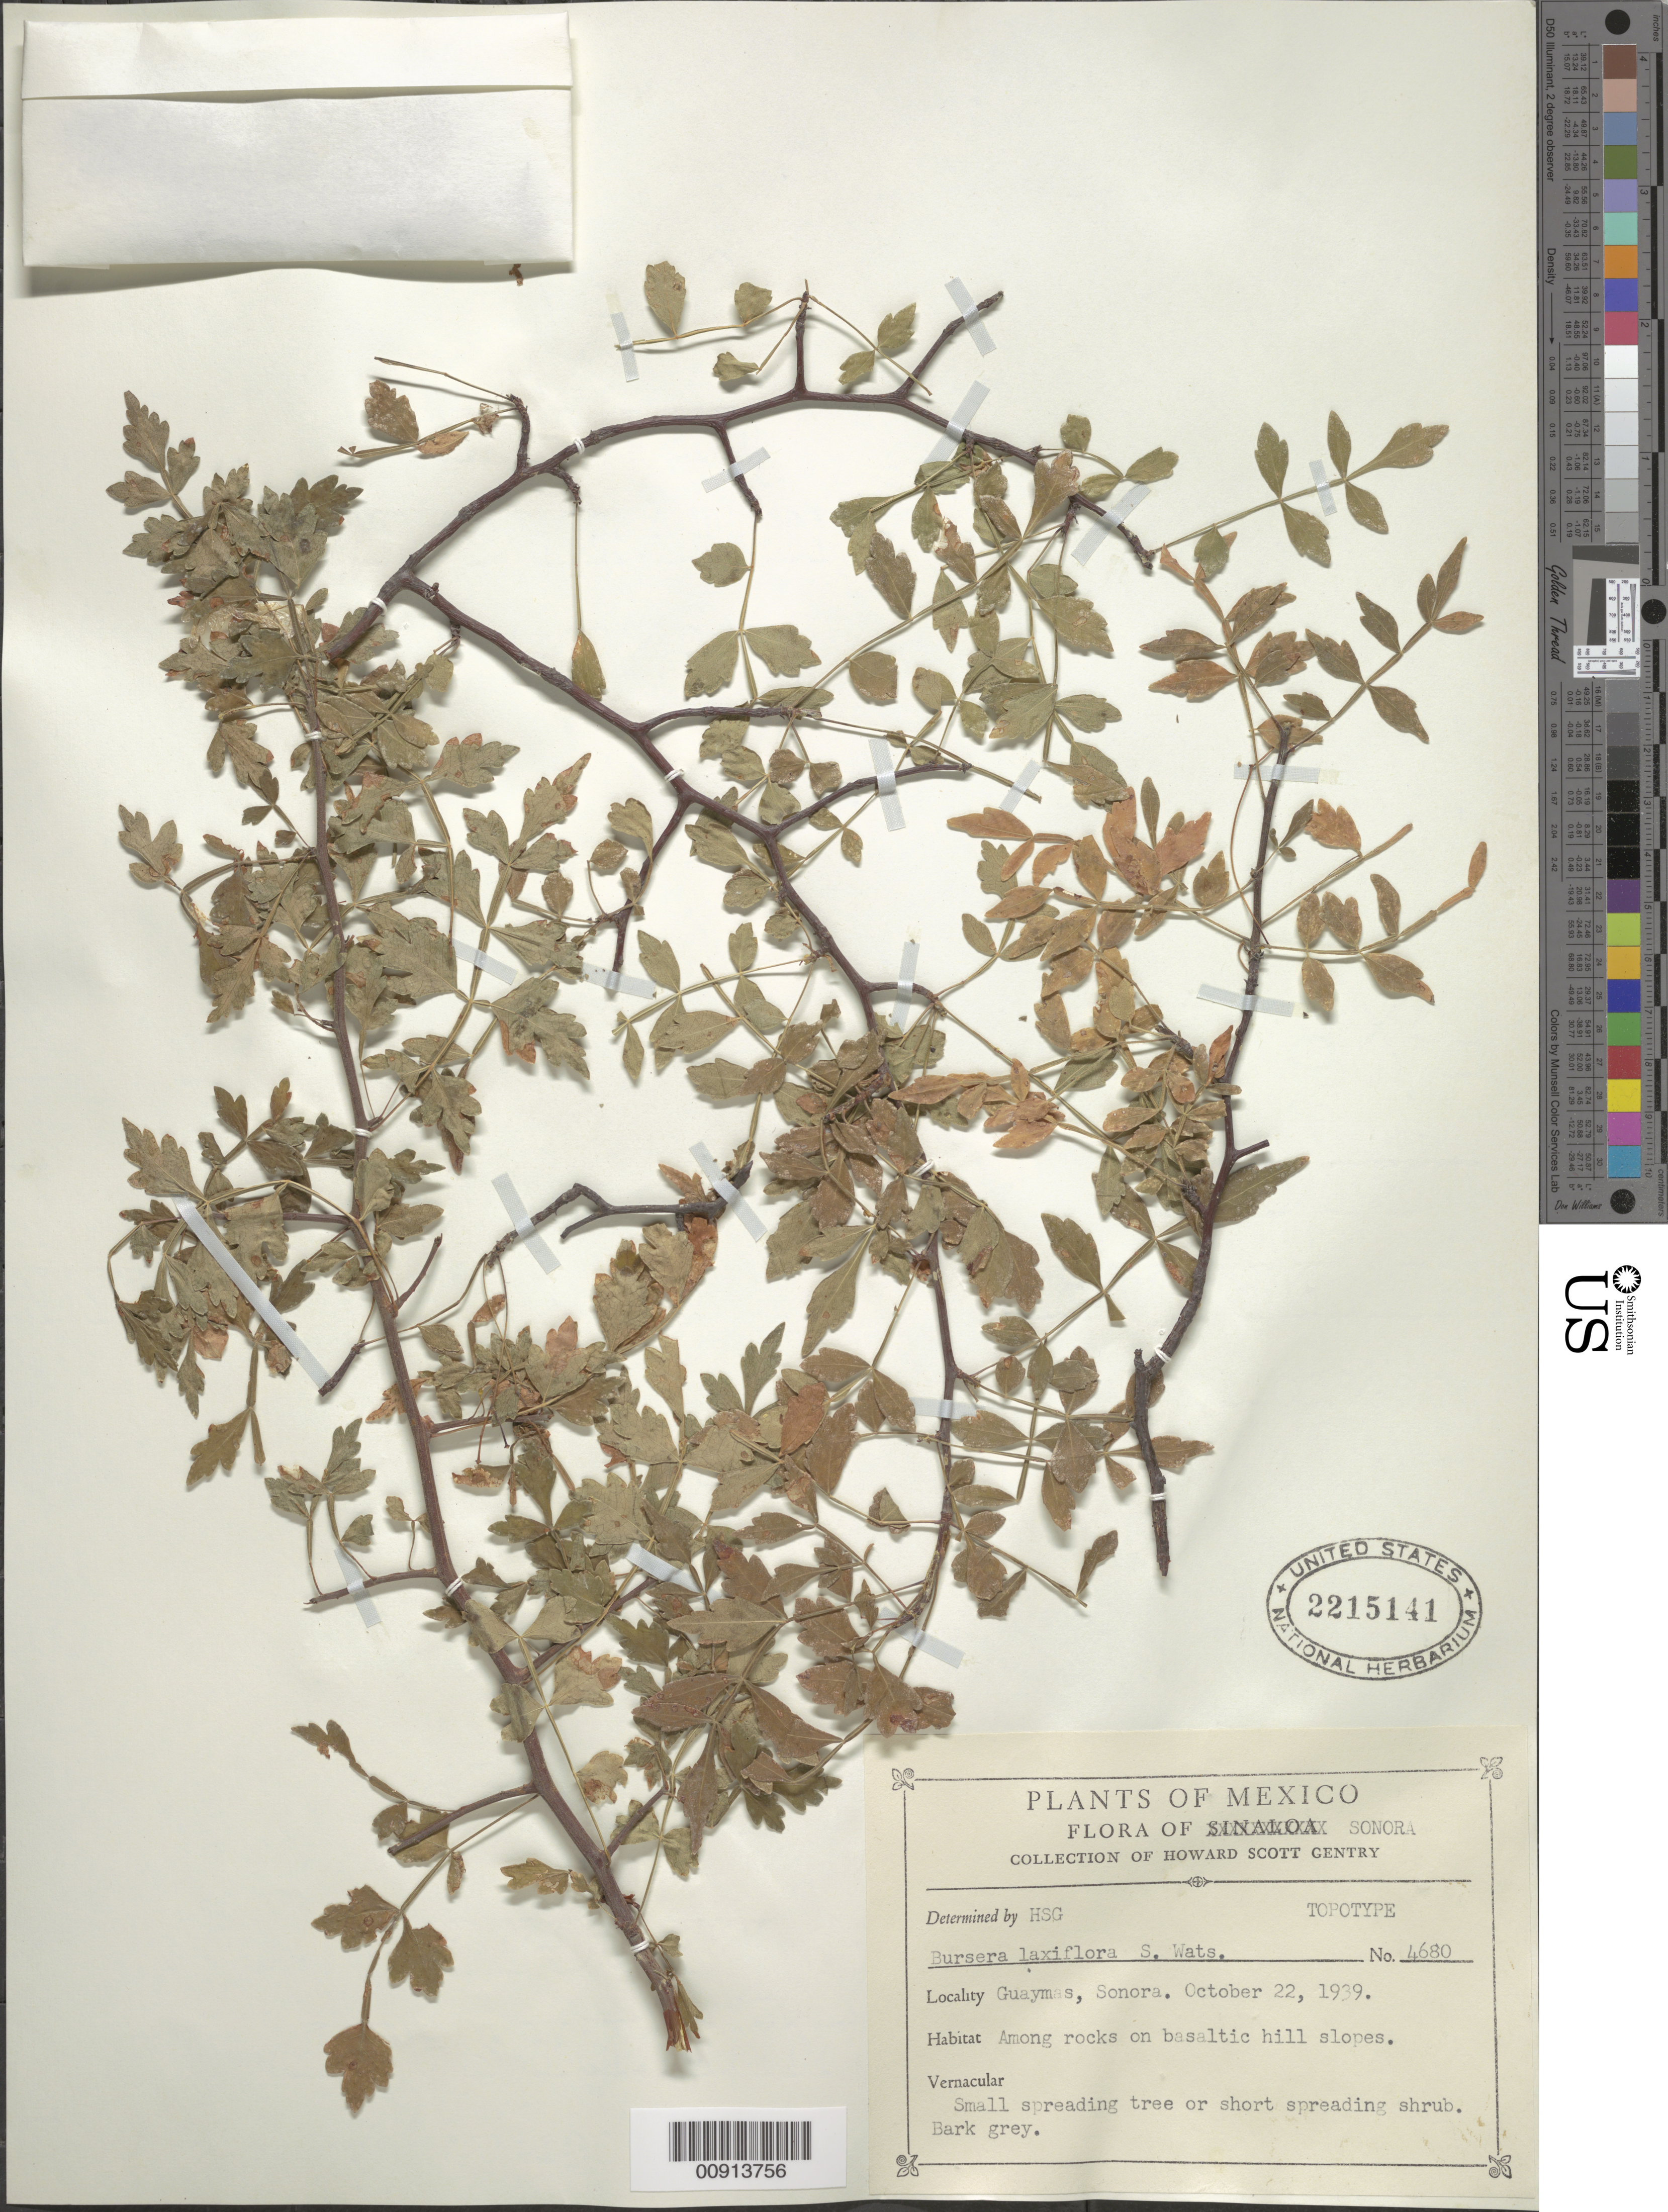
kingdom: Plantae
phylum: Tracheophyta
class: Magnoliopsida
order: Sapindales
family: Burseraceae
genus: Bursera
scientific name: Bursera laxiflora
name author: S. Watson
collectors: H. S. Gentry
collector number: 4680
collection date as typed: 22 Oct 1939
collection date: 1939-10-22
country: Mexico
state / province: Sonora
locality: Guaymas, Sonora.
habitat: Among rocks on basaltic hill slopes.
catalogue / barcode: US 2215141